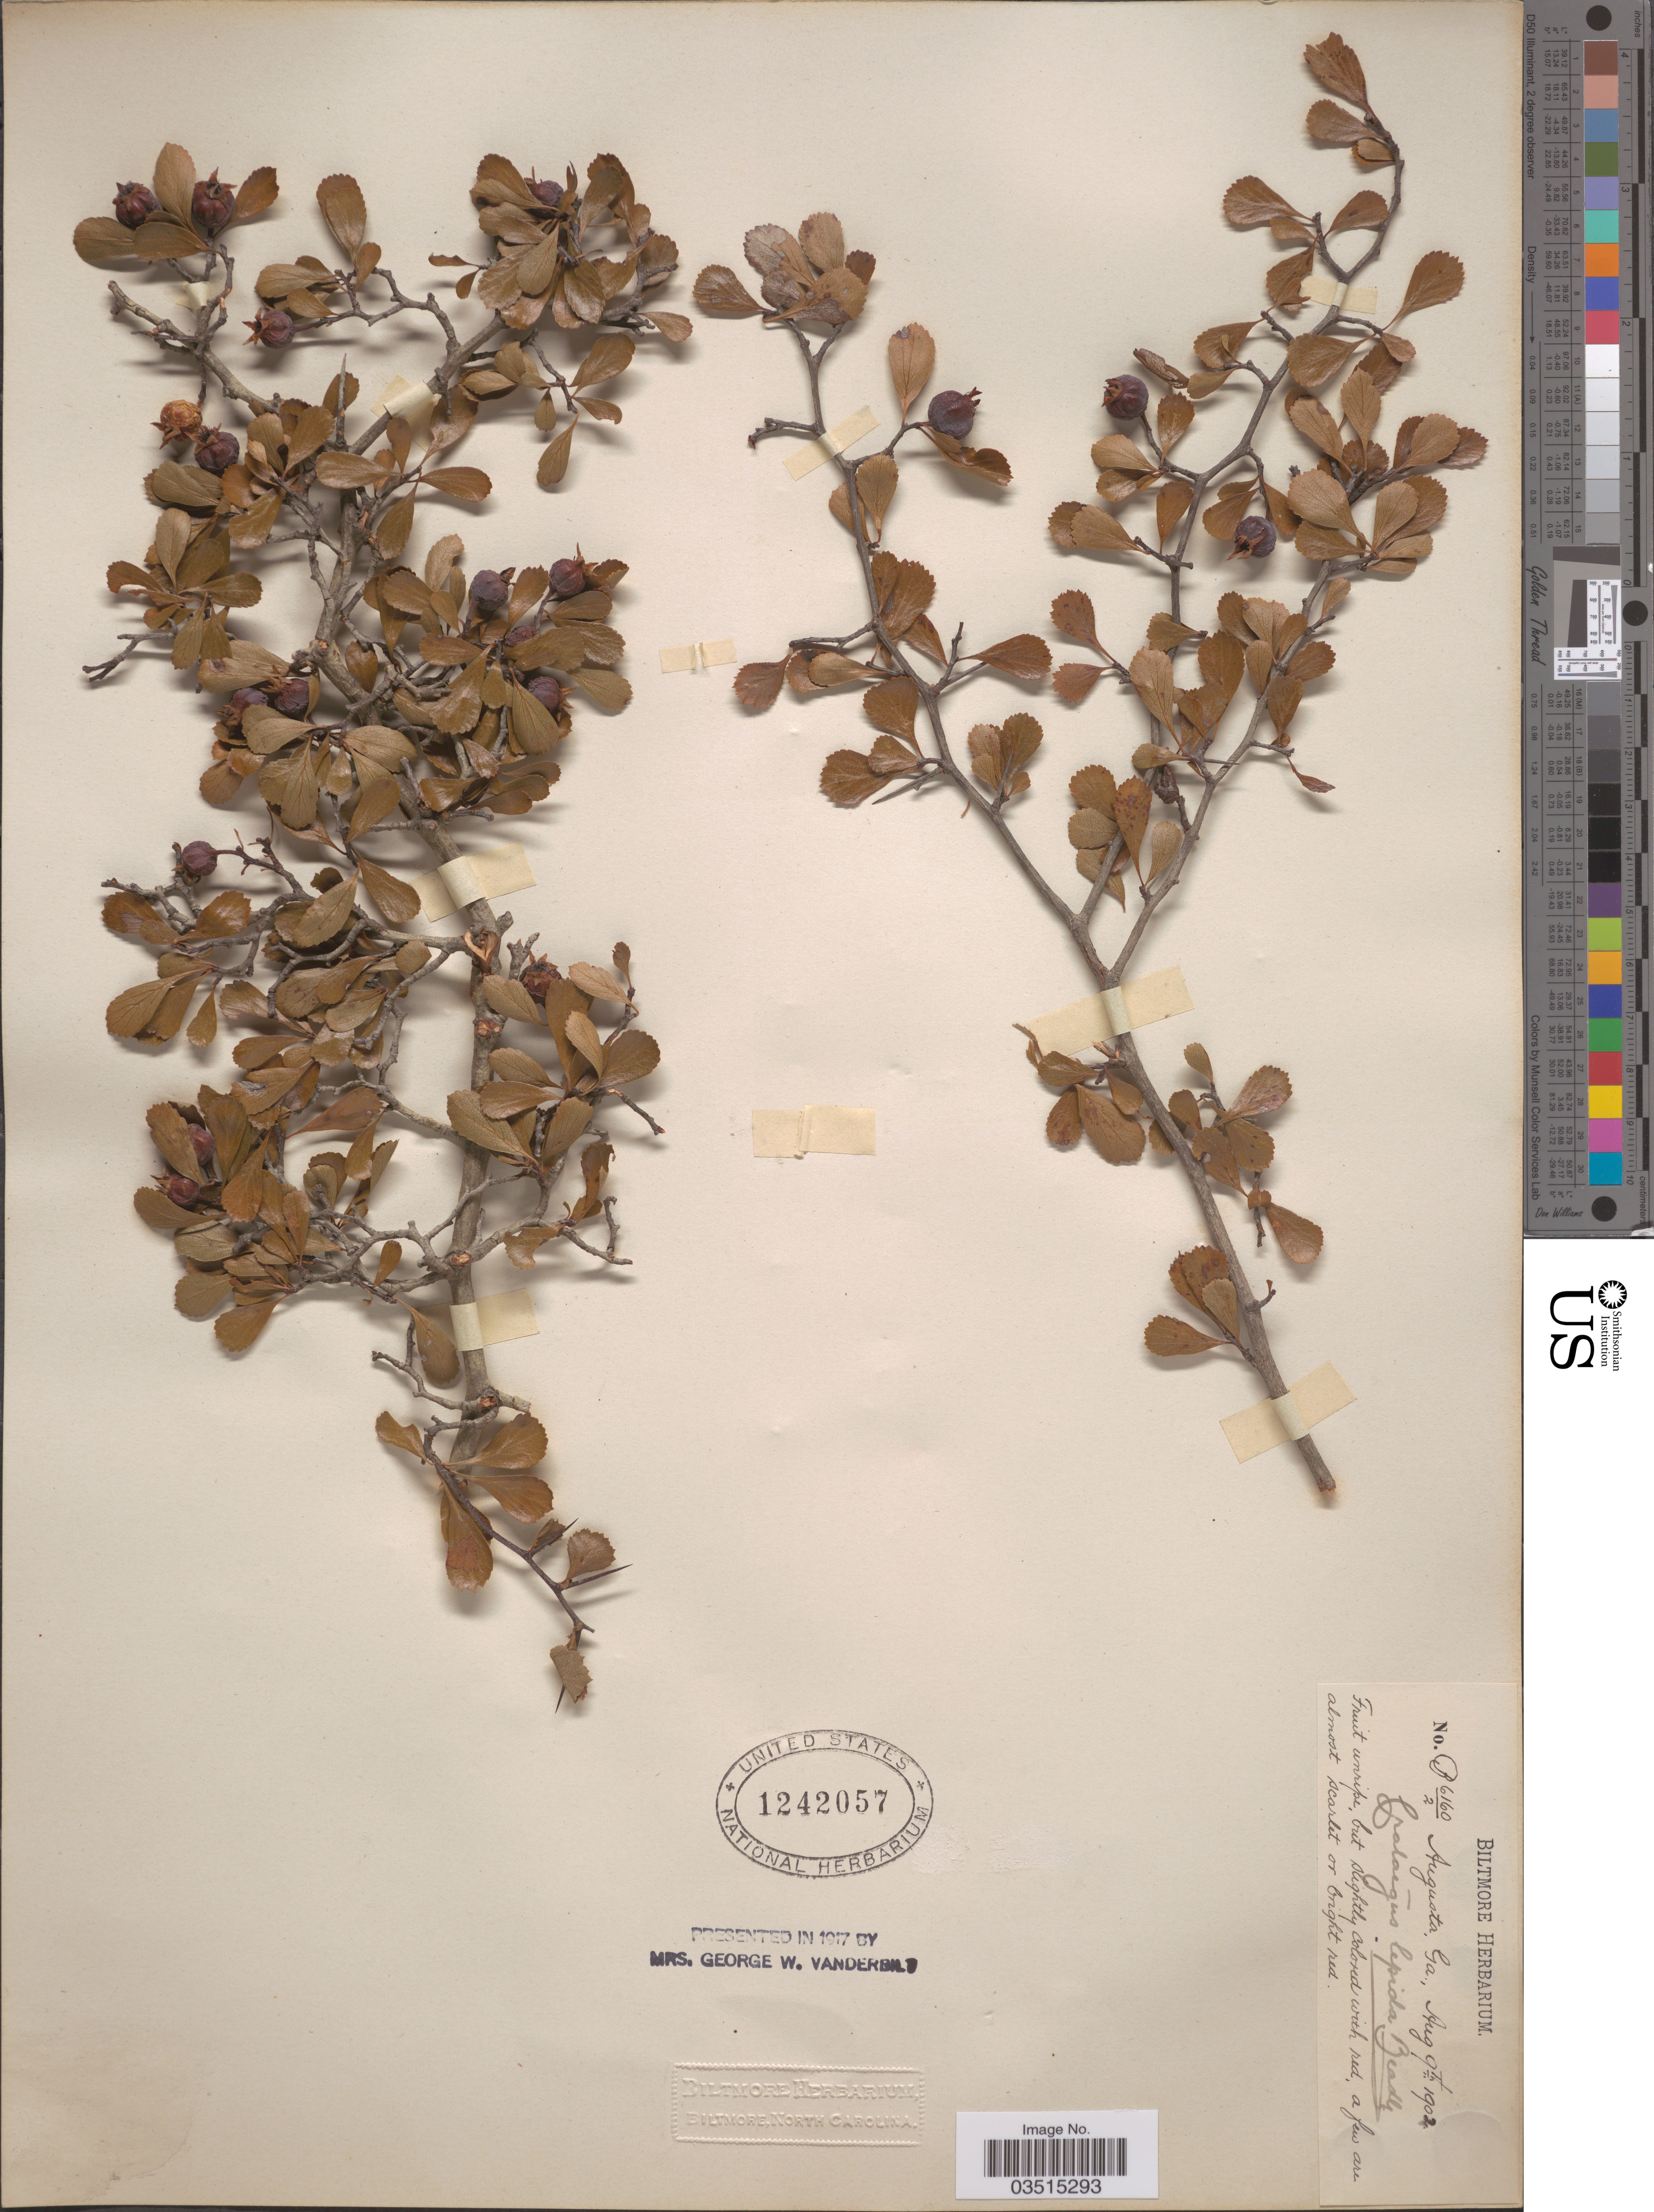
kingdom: Plantae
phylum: Tracheophyta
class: Magnoliopsida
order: Rosales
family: Rosaceae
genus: Crataegus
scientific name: Crataegus lepida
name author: Beadle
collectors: ex herb. Biltmore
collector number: B6160/2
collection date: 1902-08-09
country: United States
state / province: Georgia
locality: Augusta.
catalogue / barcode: US 1242057